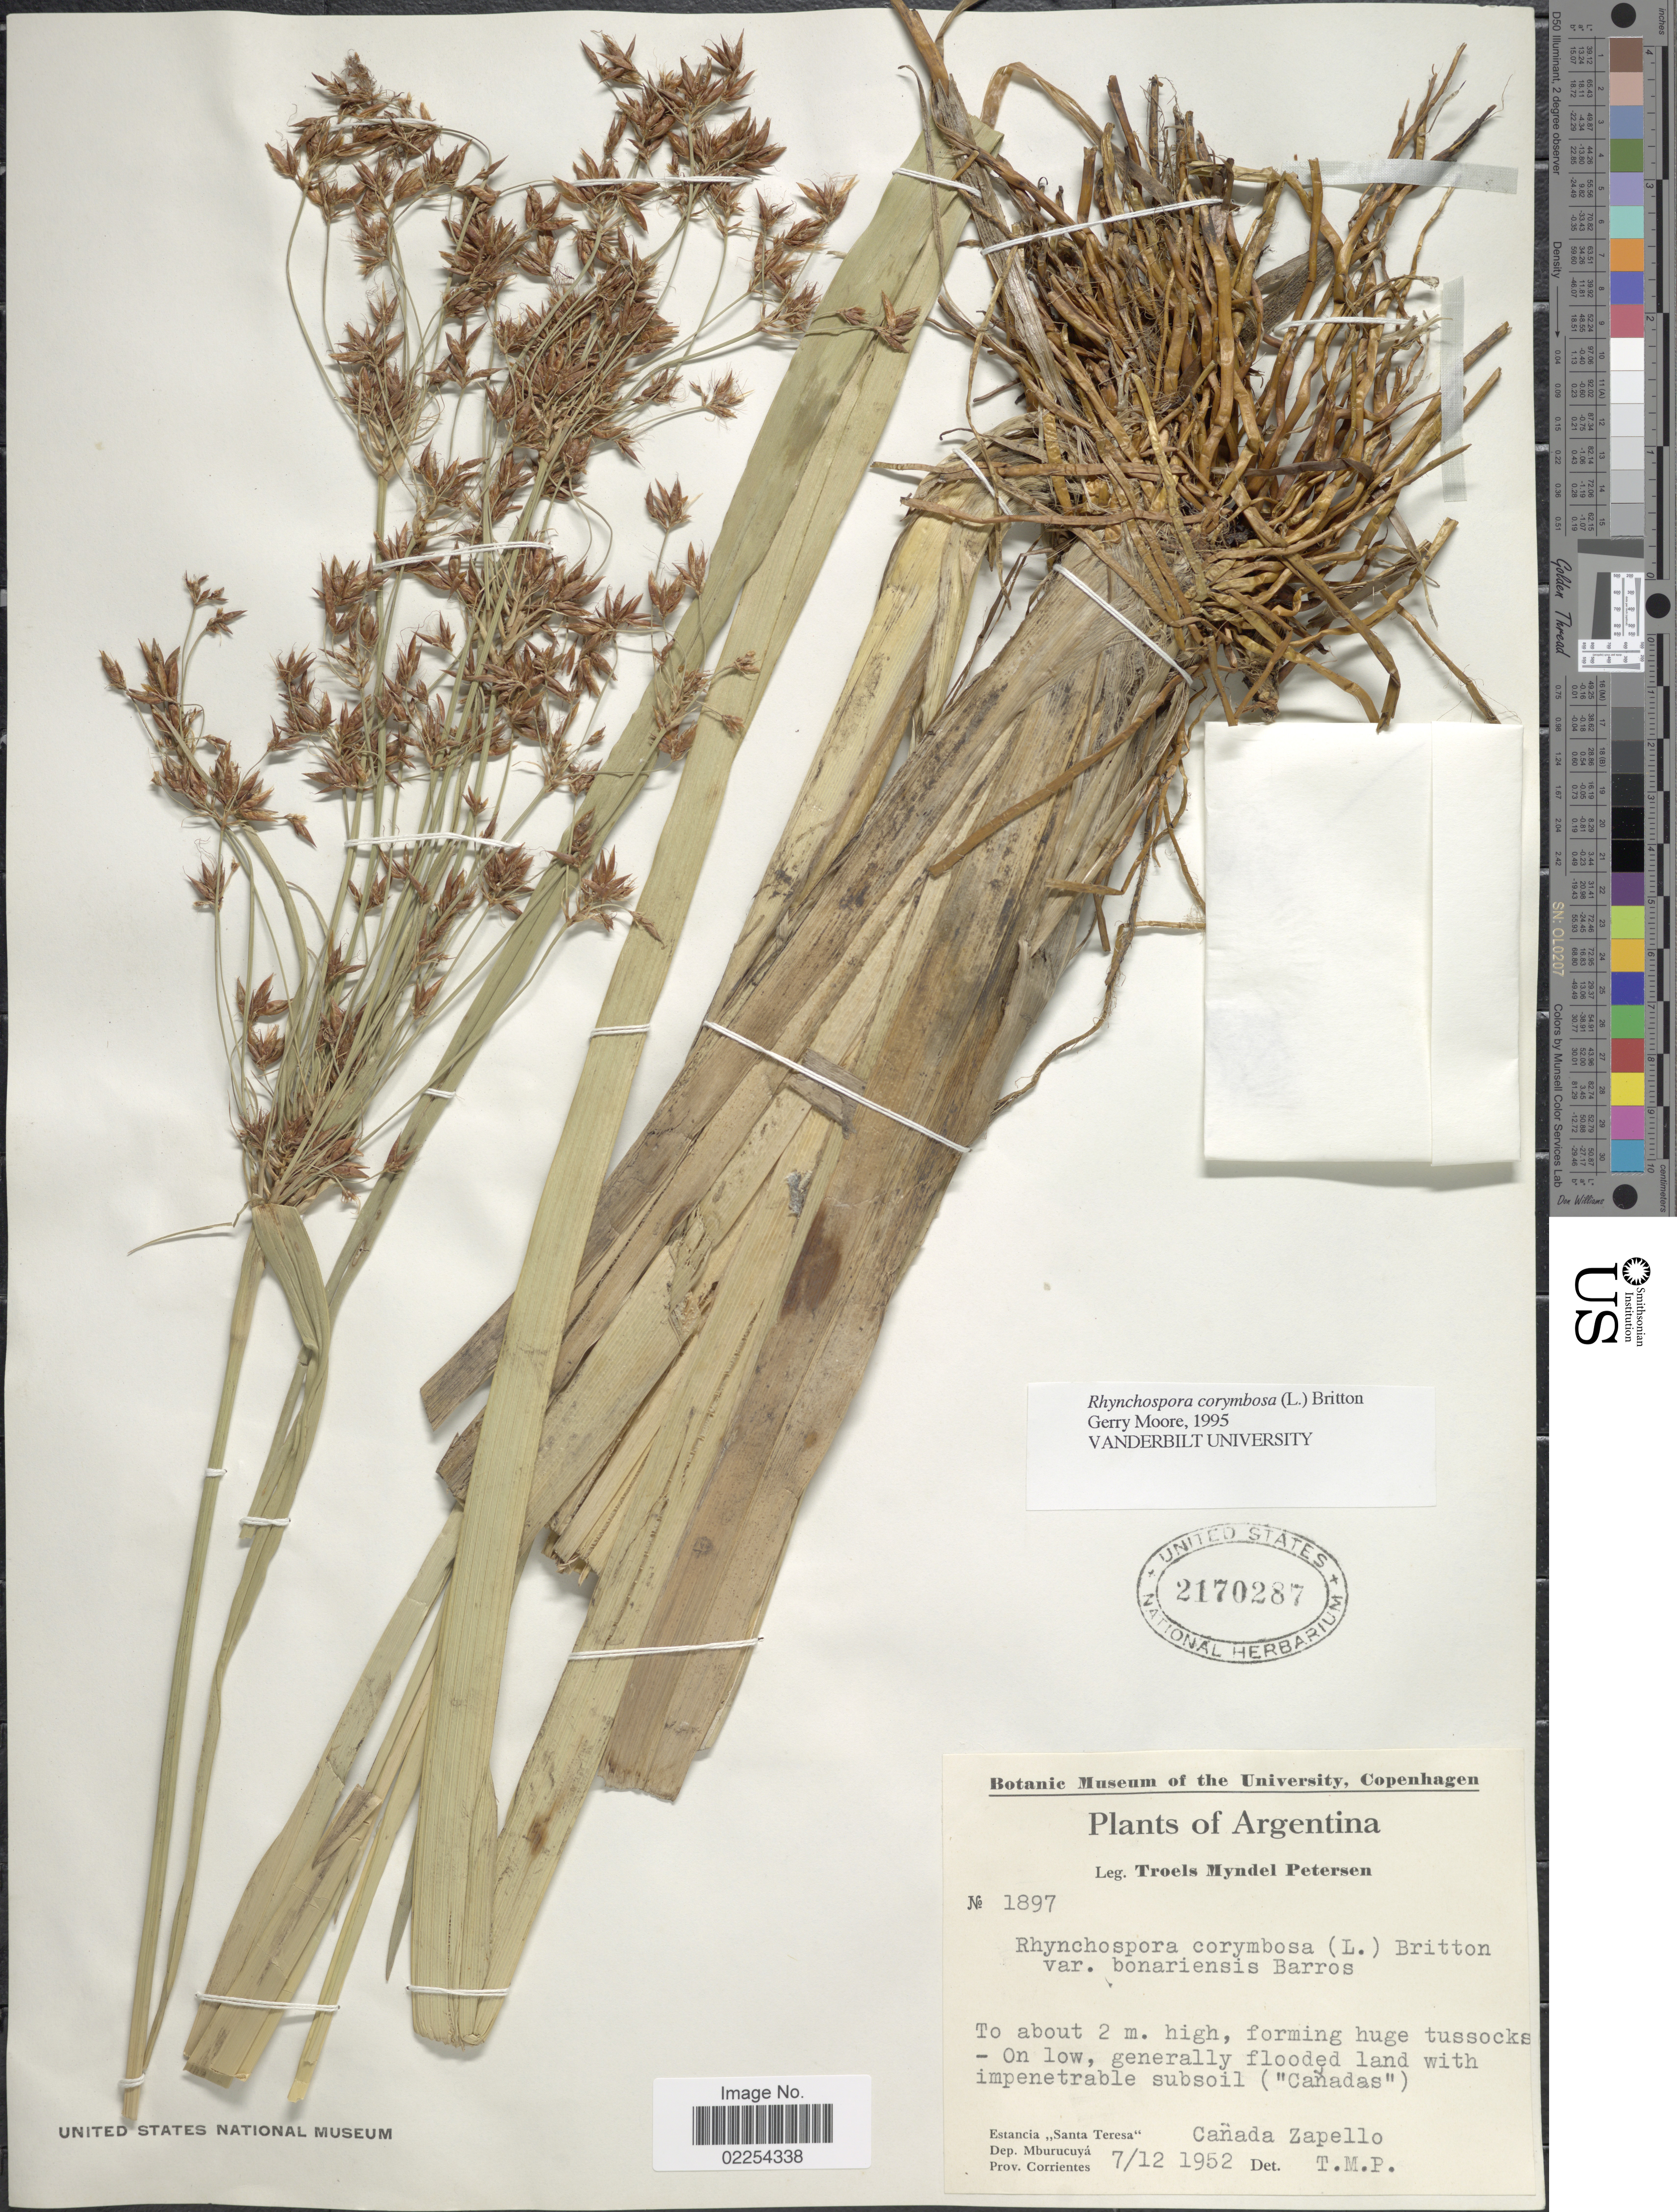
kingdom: Plantae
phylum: Tracheophyta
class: Liliopsida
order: Poales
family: Cyperaceae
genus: Rhynchospora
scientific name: Rhynchospora corymbosa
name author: (L.) Britton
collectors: T. M. Petersen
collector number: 1897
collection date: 1952-12-07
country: Argentina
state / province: Corrientes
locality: Estancia ,,Santa Teresa', Cañada Zapello, Dep. Mburucuyá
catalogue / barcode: US 2170287